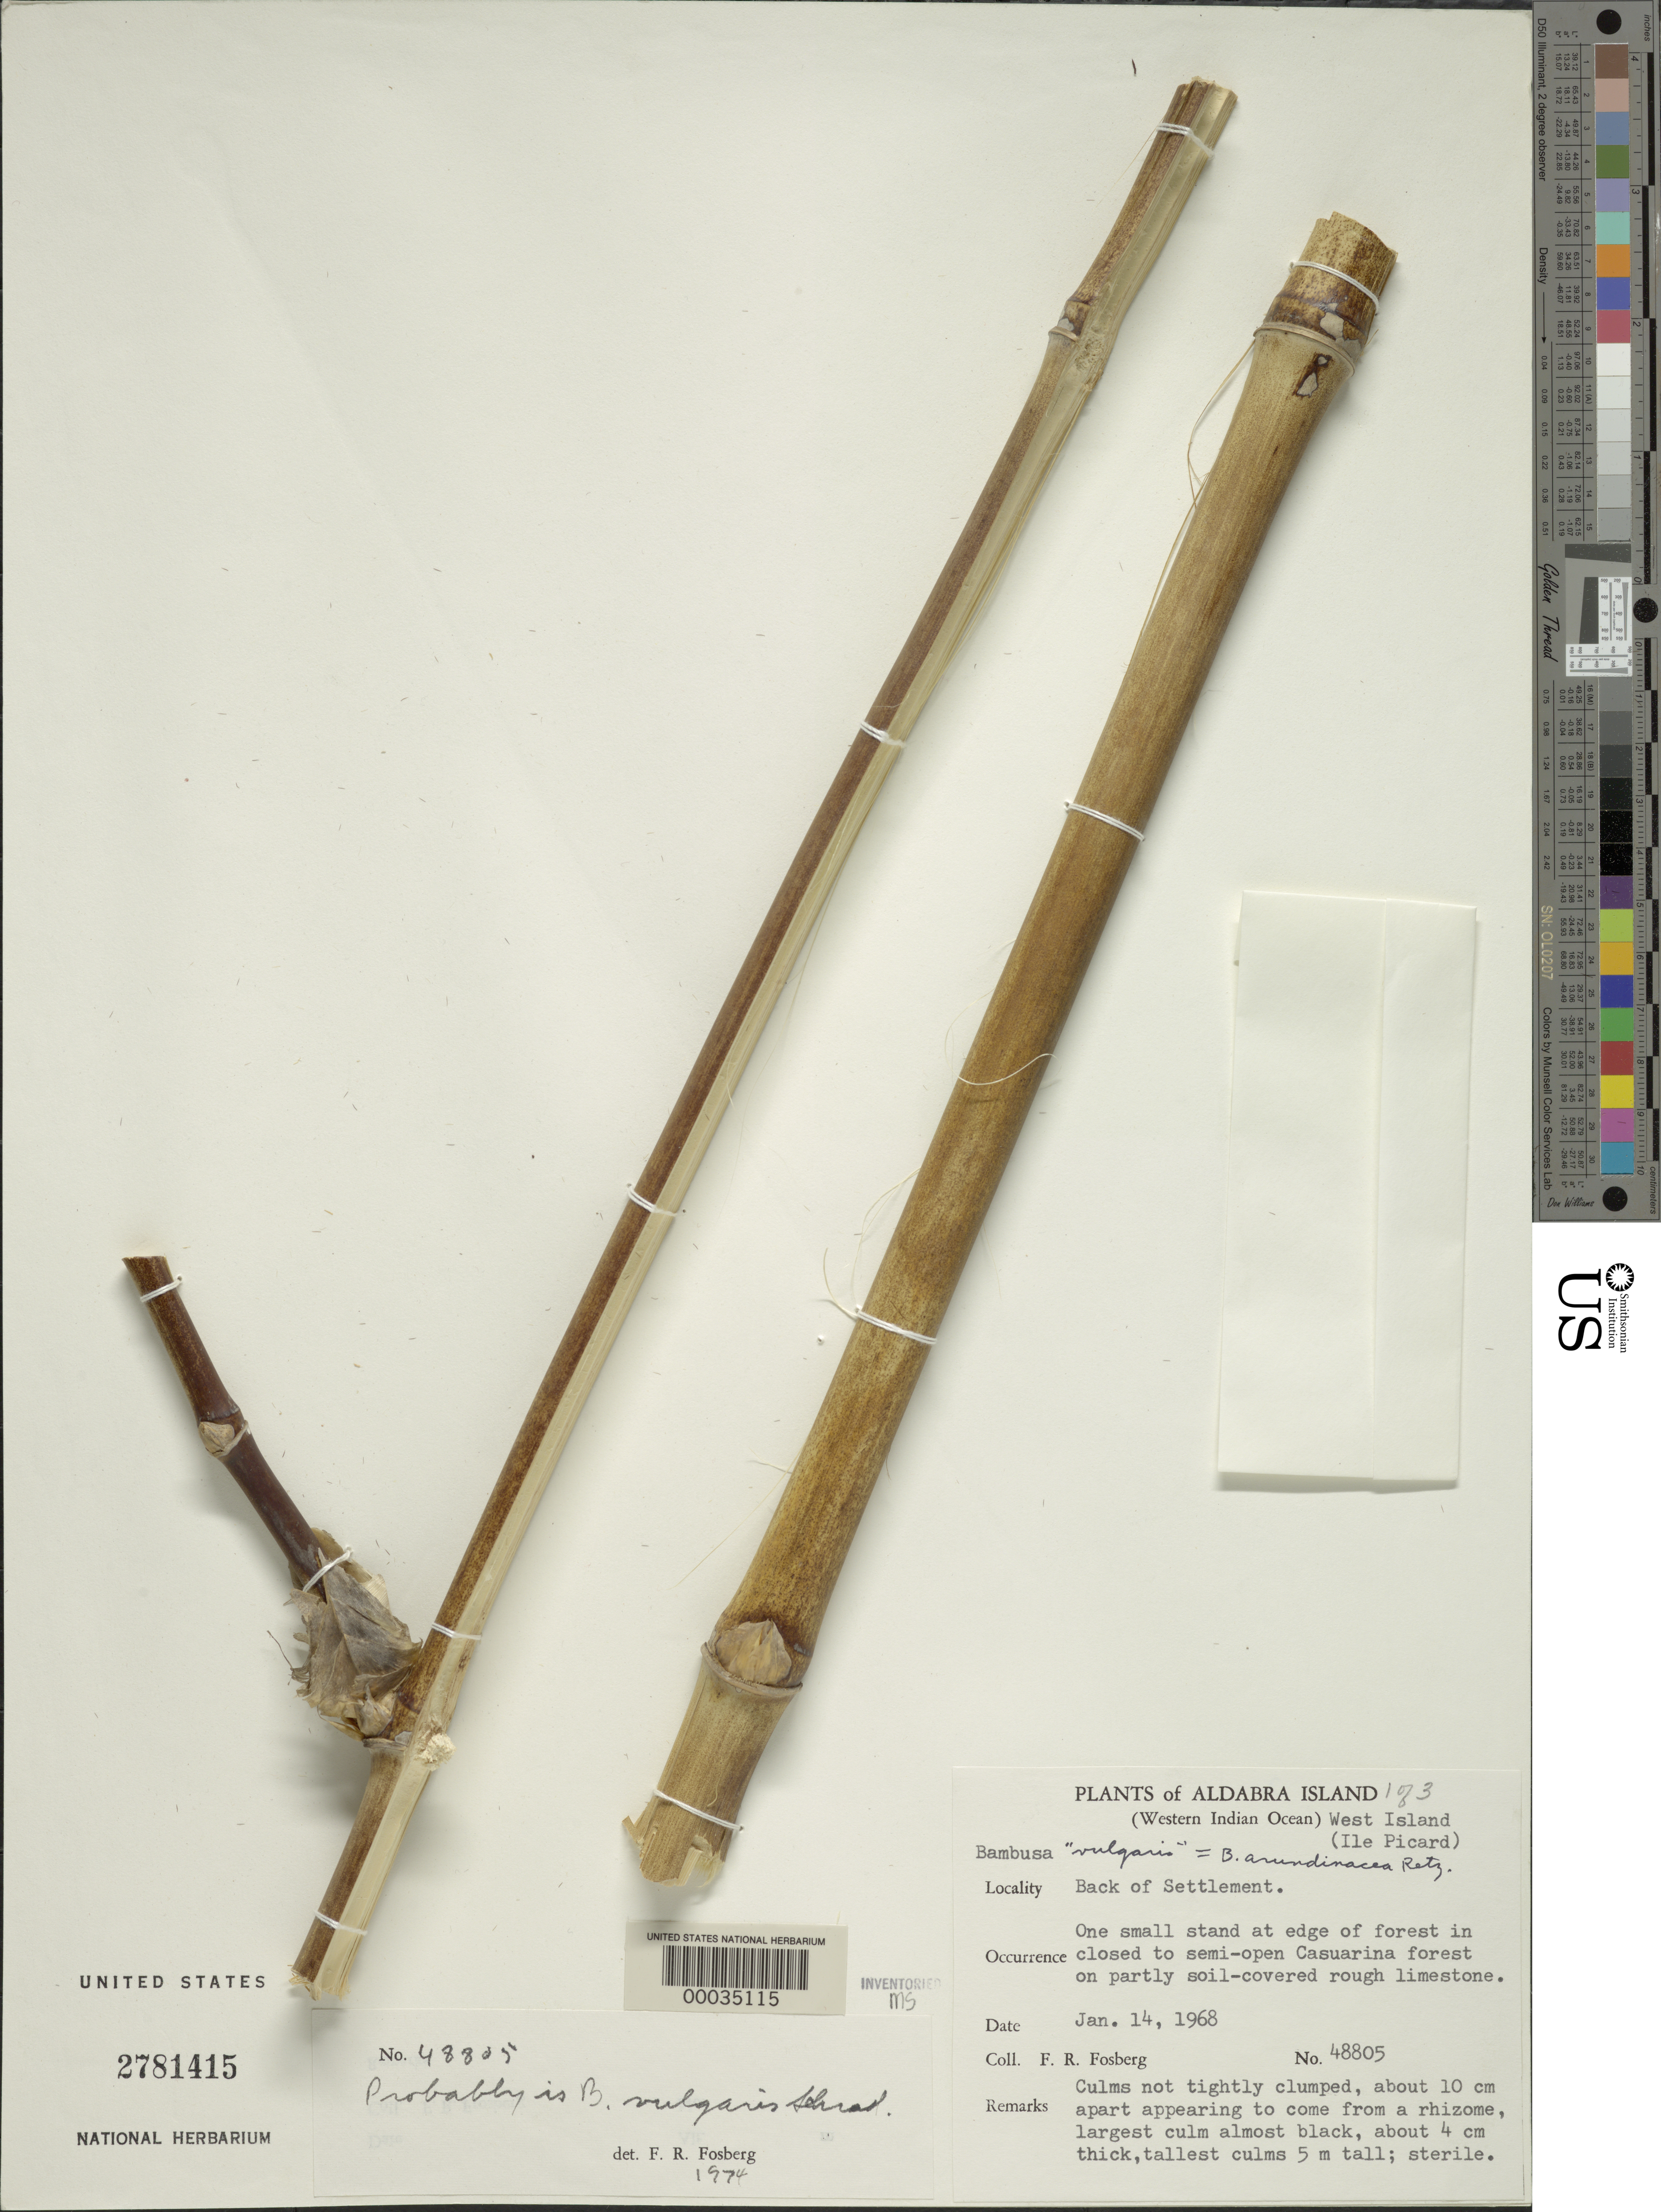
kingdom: Plantae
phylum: Tracheophyta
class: Liliopsida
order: Poales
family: Poaceae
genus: Bambusa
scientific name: Bambusa vulgaris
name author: Schrad. ex J.C. Wendl.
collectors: F. R. Fosberg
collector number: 48805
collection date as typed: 14 Jan 1968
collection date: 1968-01-14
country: Seychelles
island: Aldabra Atoll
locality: West Islet (Ile Picard). [West Island is part of Aldabra Island (Atoll).]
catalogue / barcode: US 2781415